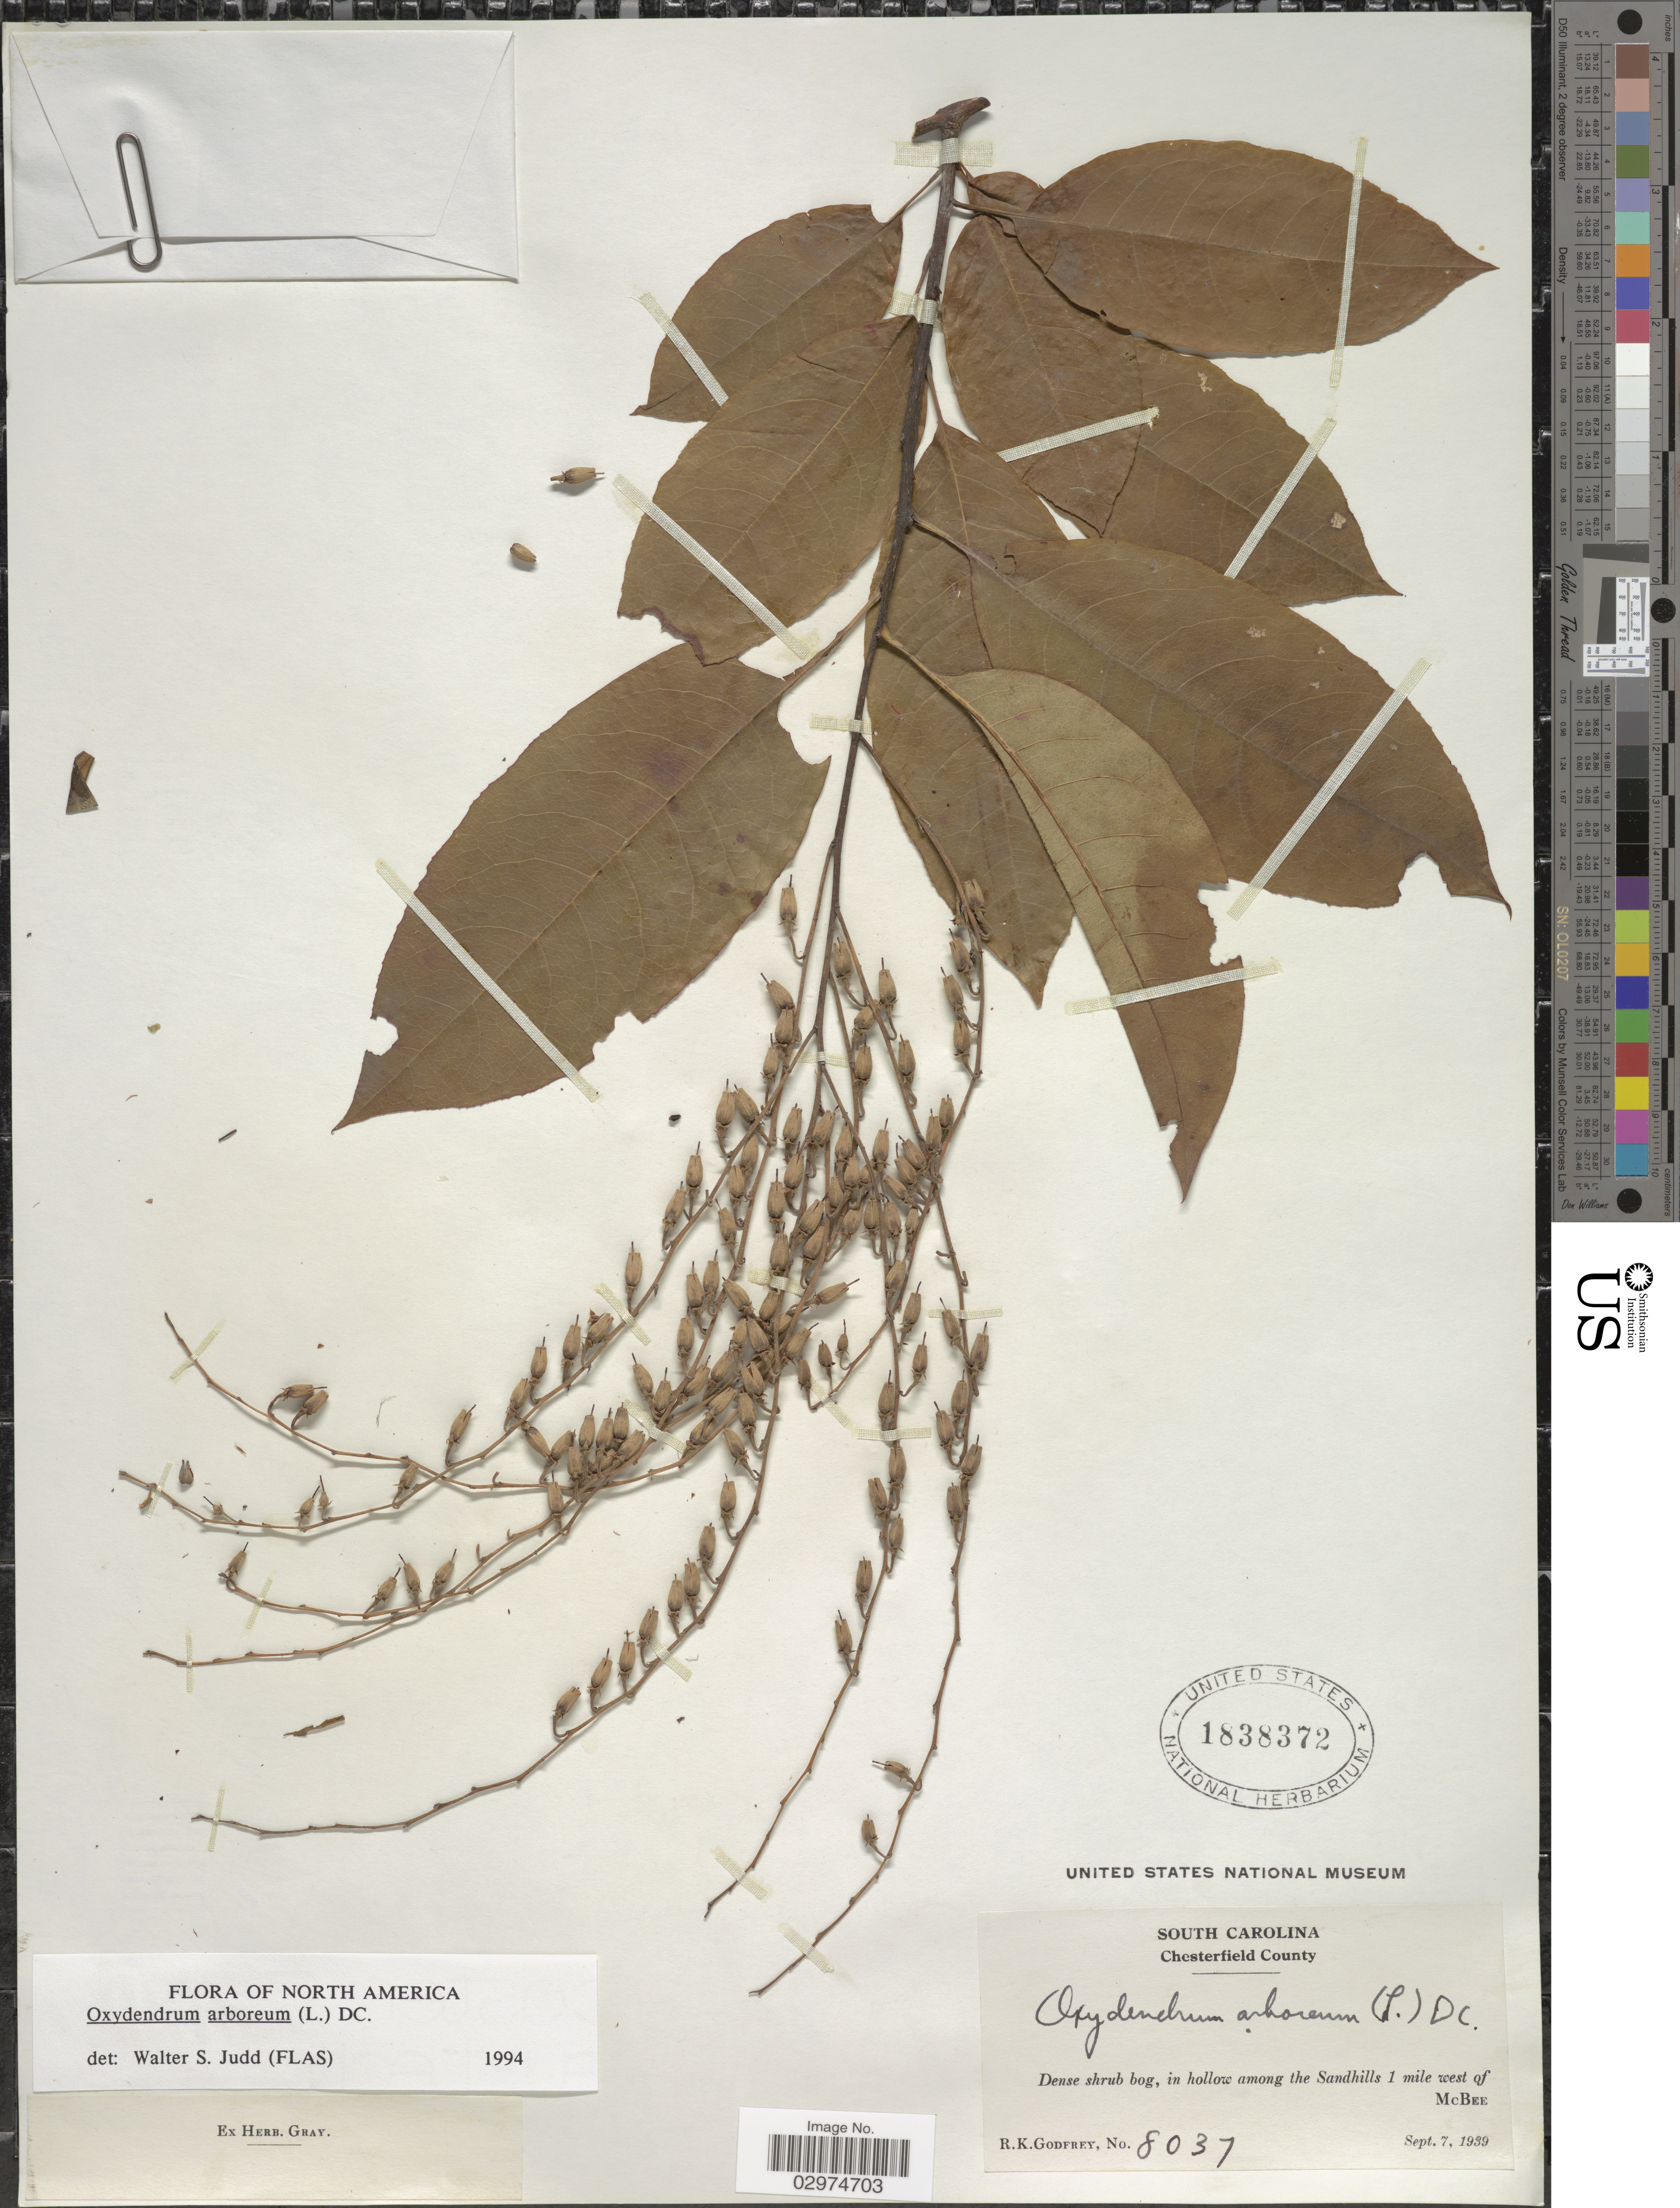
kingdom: Plantae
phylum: Tracheophyta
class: Magnoliopsida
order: Ericales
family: Ericaceae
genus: Oxydendrum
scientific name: Oxydendrum arboreum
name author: (L.) DC.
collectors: R. K. Godfrey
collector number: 8037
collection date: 1939-09-07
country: United States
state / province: South Carolina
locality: Chesterfield County, Dense shrub bog, in hollow among the Sandhills 1 mile west of McBee.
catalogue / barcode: US 1838372